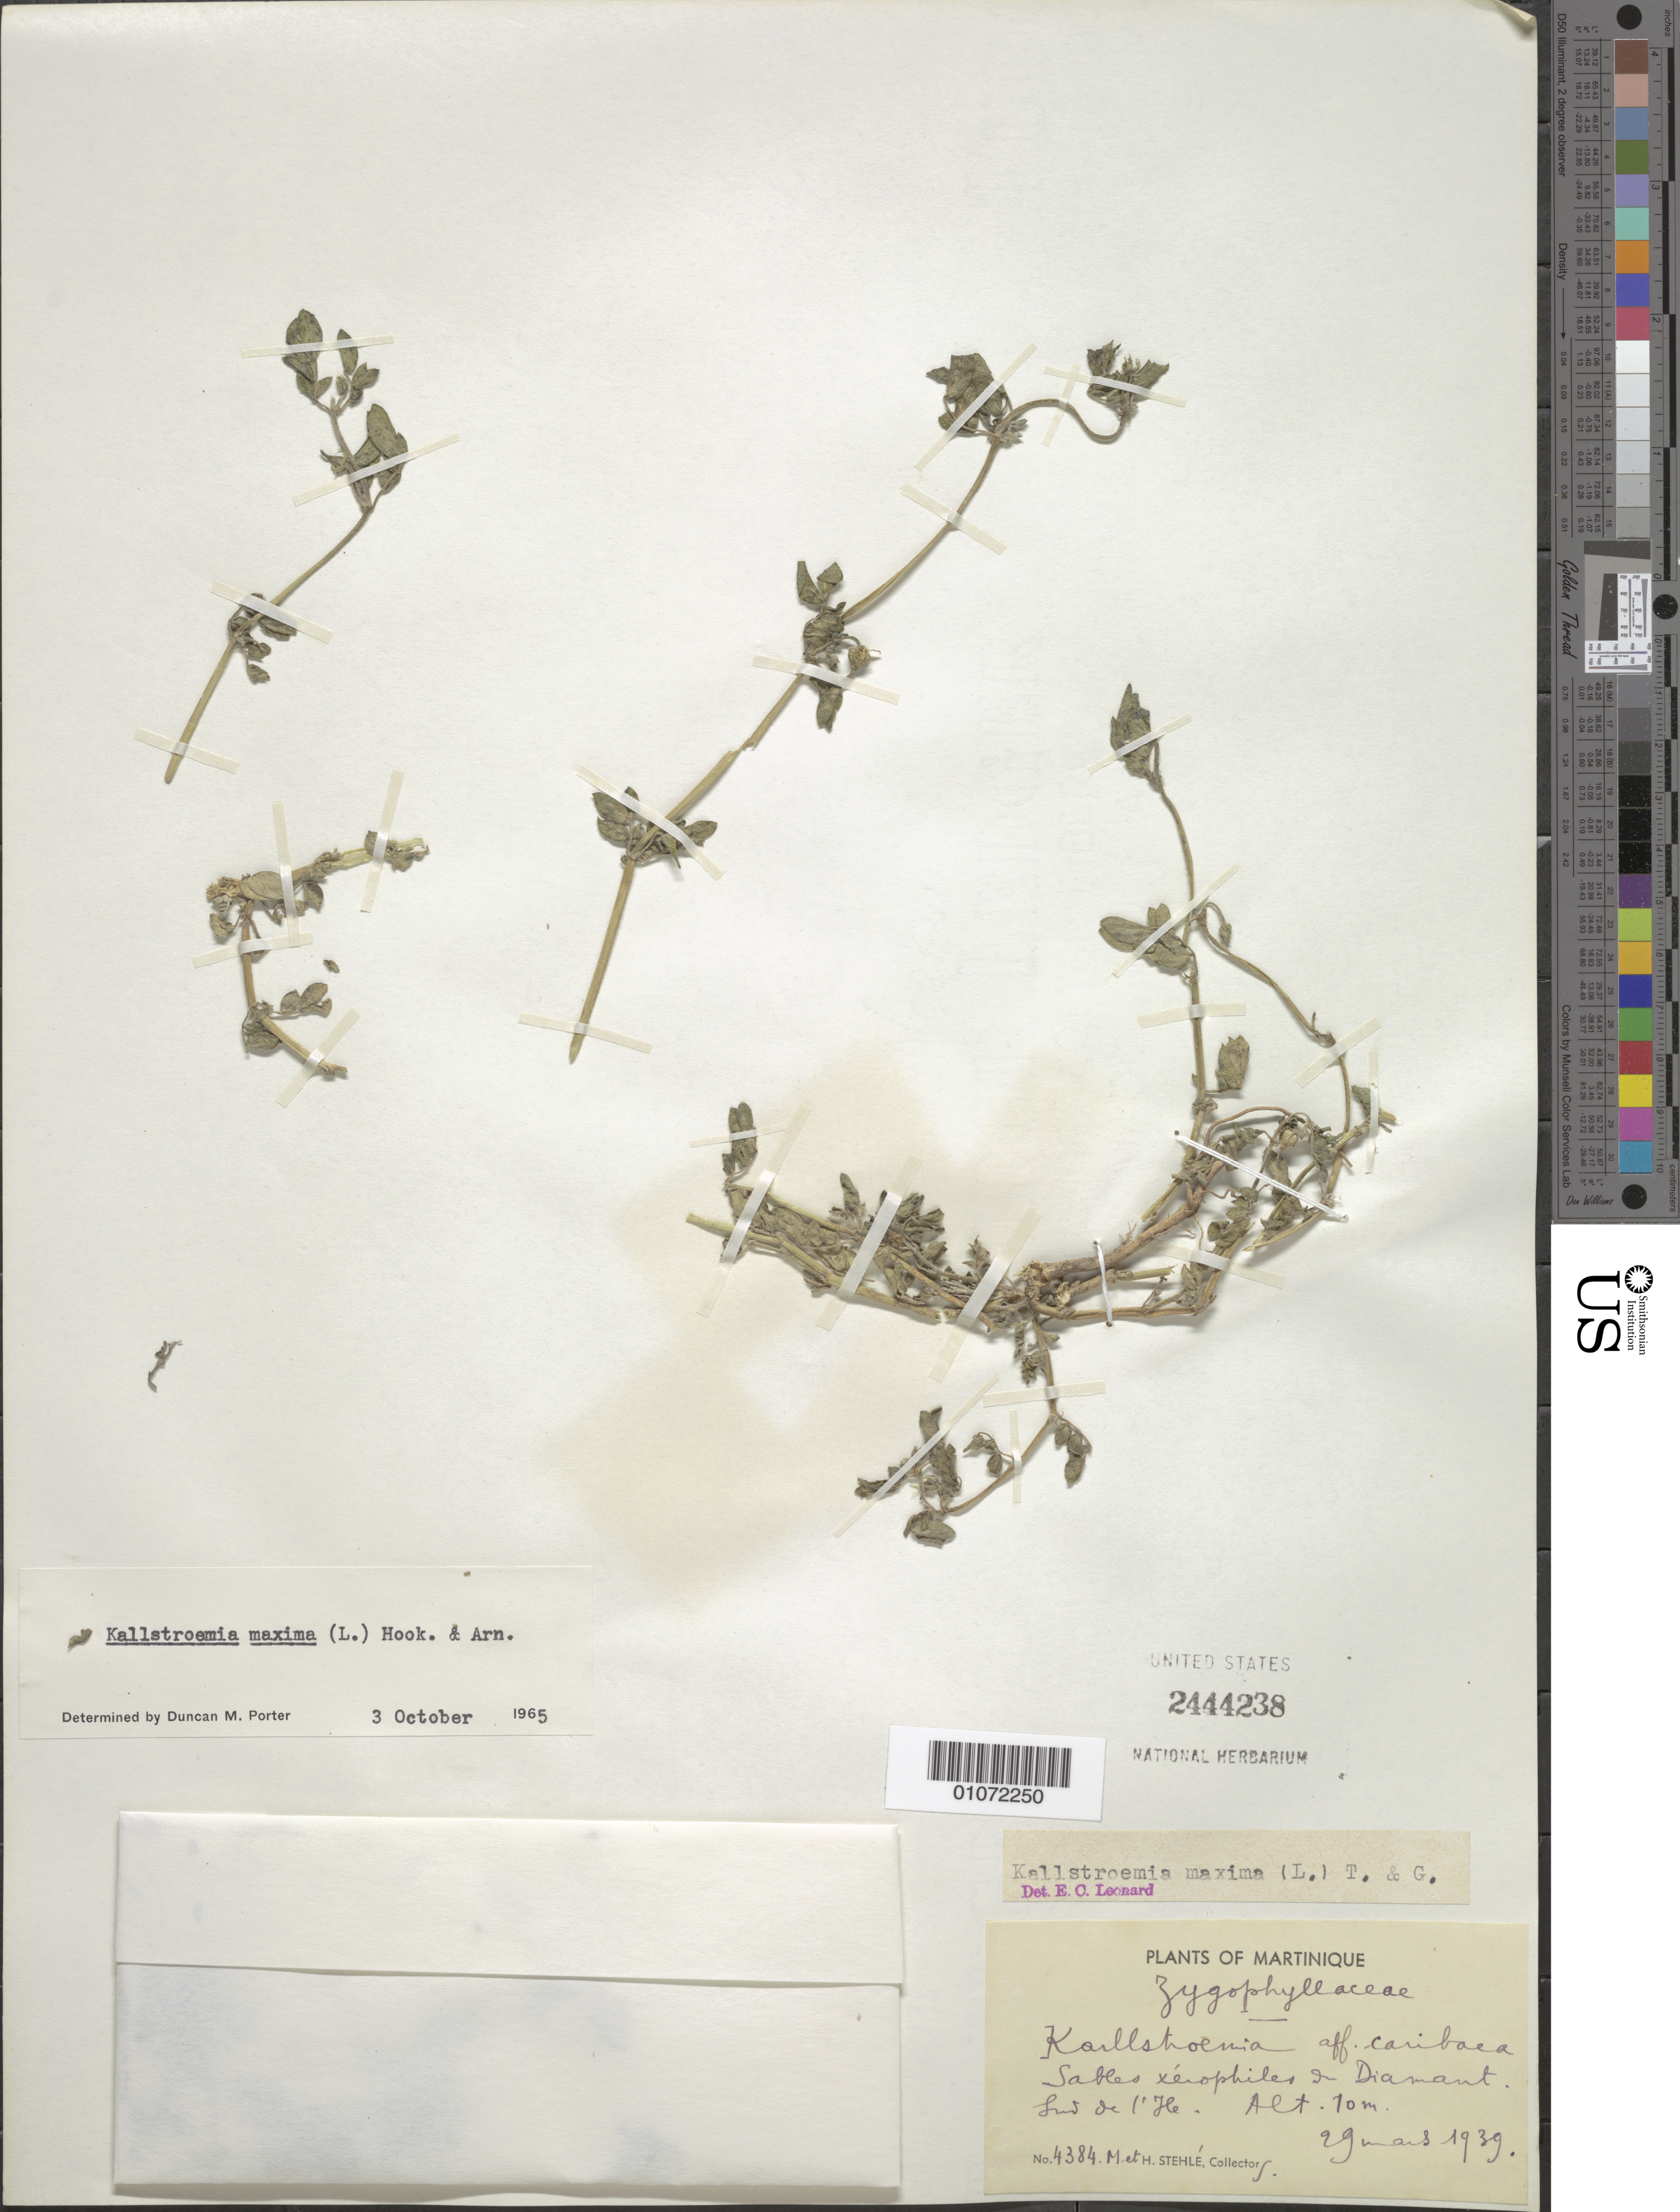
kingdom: Plantae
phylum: Tracheophyta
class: Magnoliopsida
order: Zygophyllales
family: Zygophyllaceae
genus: Kallstroemia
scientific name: Kallstroemia maxima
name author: (L.) Hook. & Arn.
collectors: H. Stehlé & M. Stehlé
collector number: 4384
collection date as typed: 29 Mar 1939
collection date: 1939-03-29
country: Martinique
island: Martinique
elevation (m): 10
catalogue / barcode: US 2444238